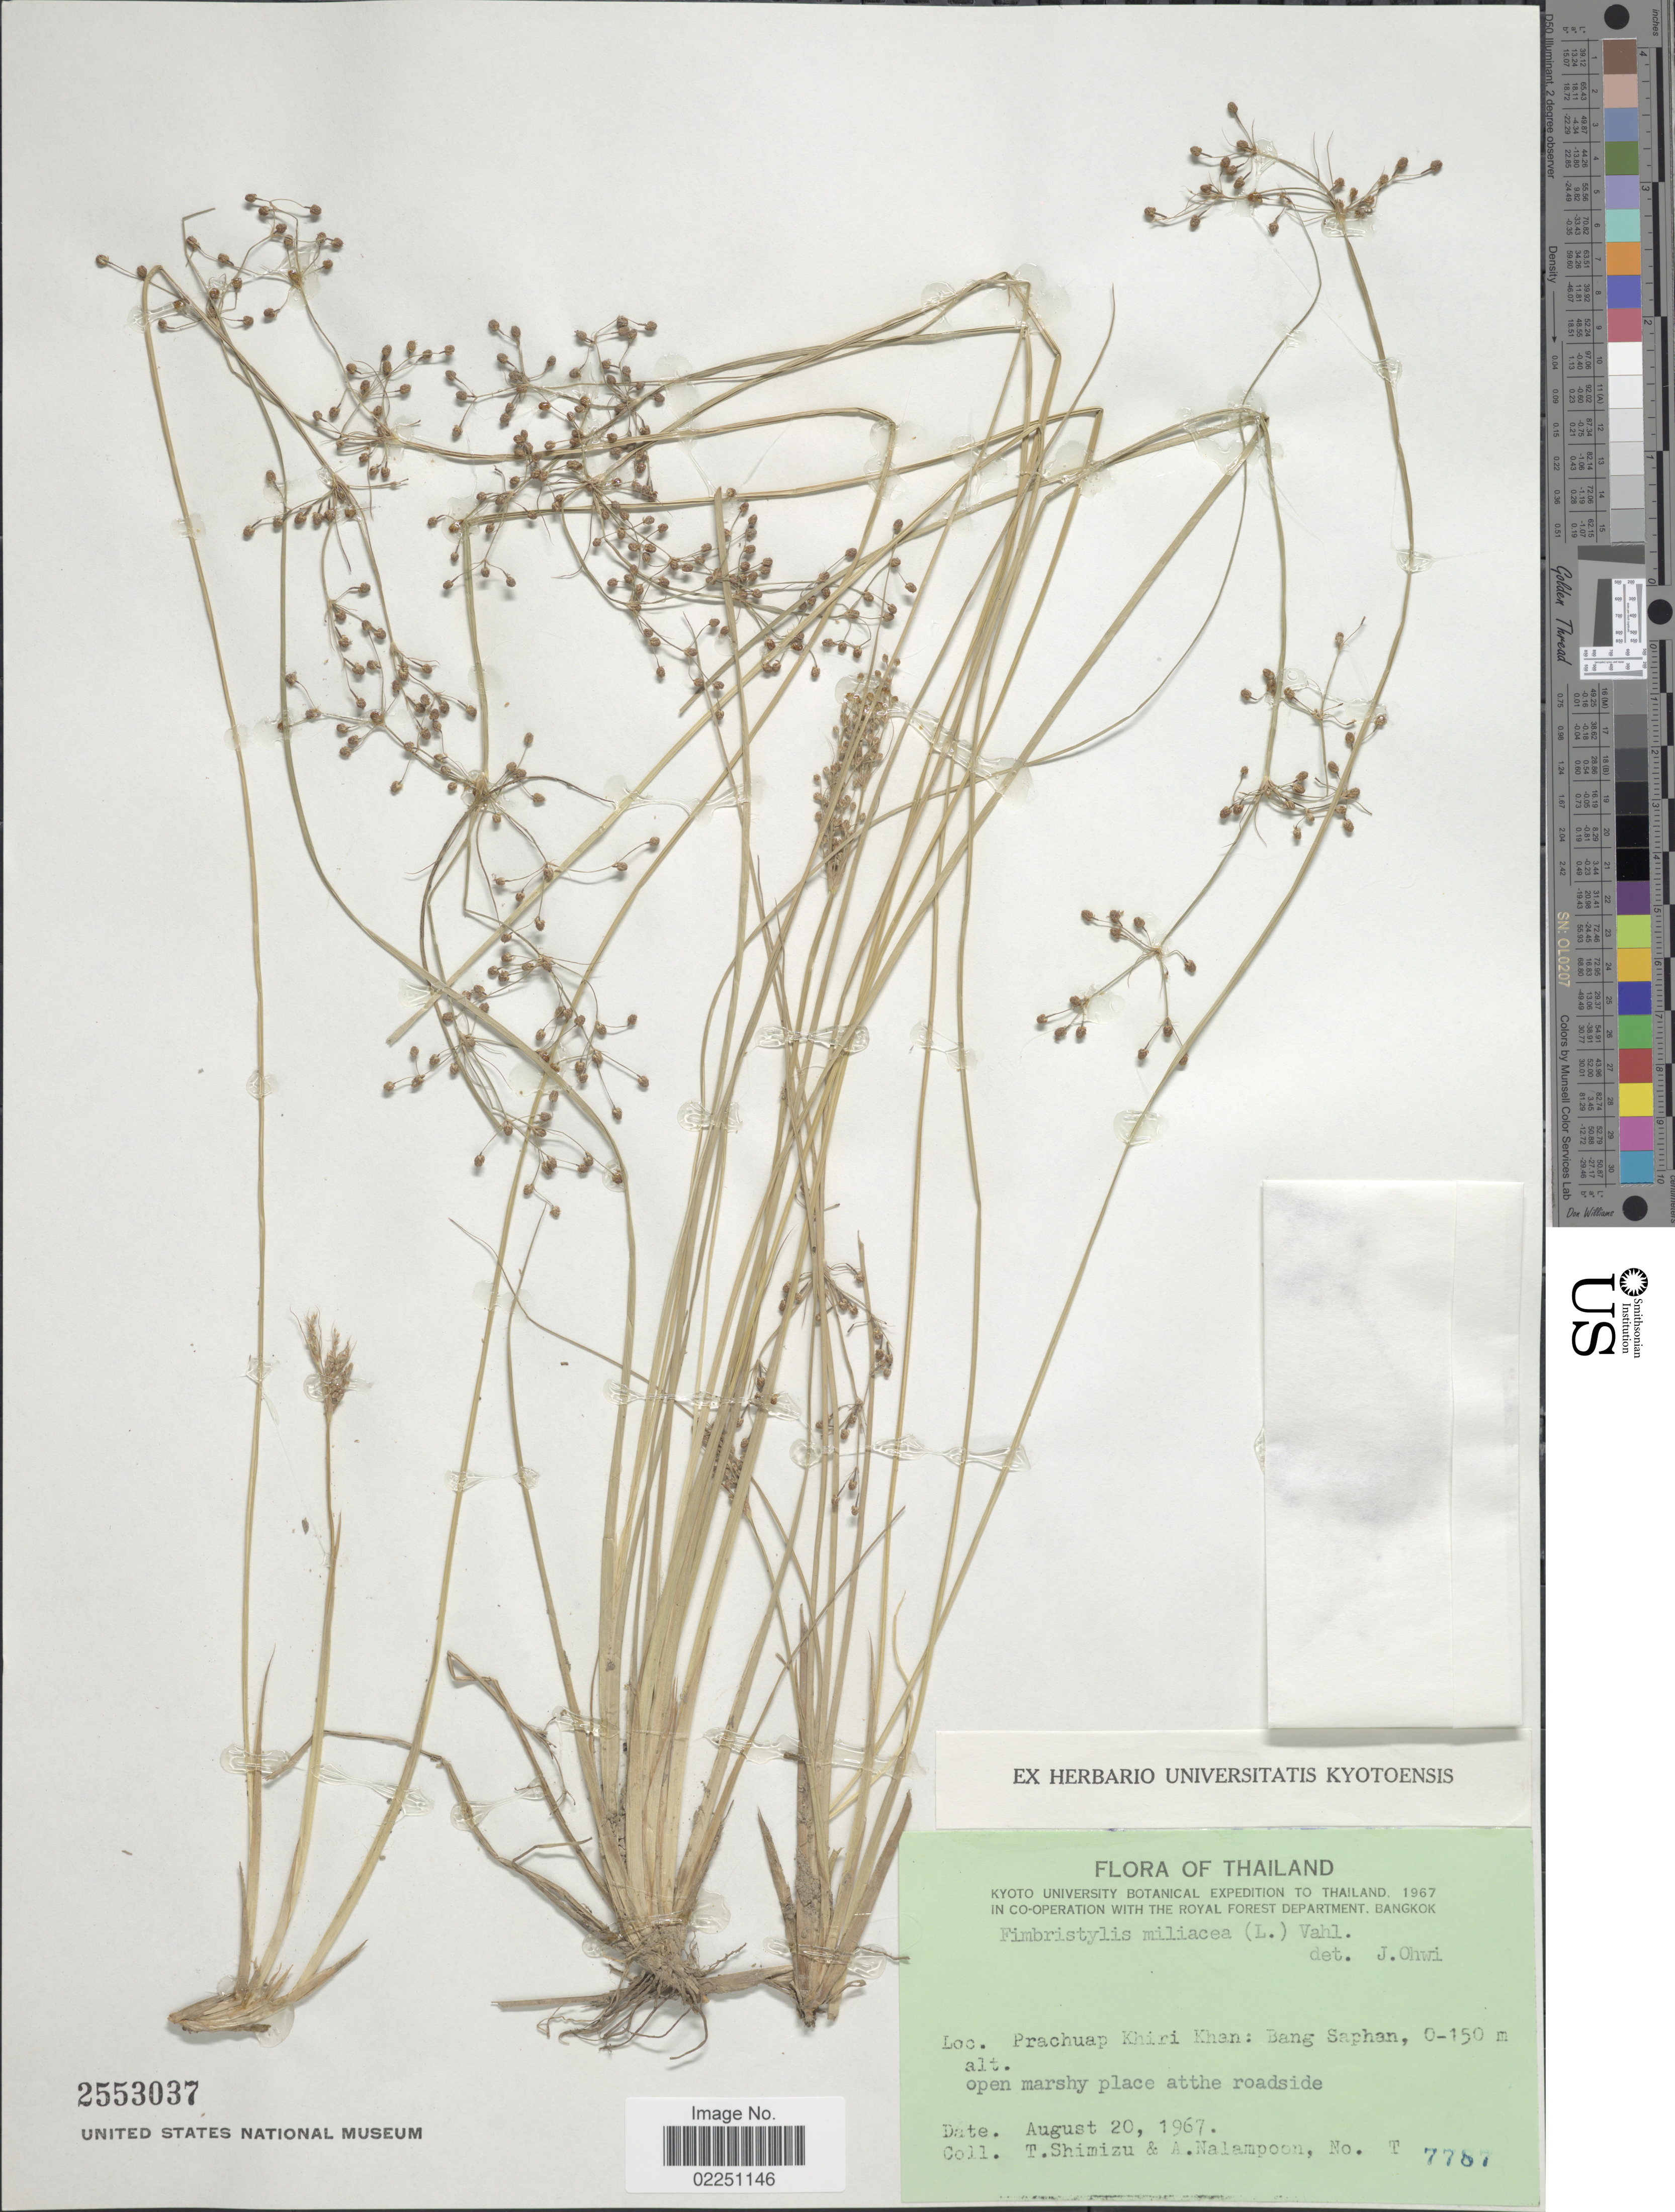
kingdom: Plantae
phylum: Tracheophyta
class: Liliopsida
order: Poales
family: Cyperaceae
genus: Fimbristylis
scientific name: Fimbristylis littoralis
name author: Gaudich.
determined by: Strong, M. T., (US), Smithsonian Institution - National Museum of Natural History (UNITED STATES)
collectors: T. Shimizu & A. Nalampoon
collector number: T7787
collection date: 1967-08-20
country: Thailand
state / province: Prachuap Khiri Khan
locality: Bang Saphan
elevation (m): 0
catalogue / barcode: US 2553037